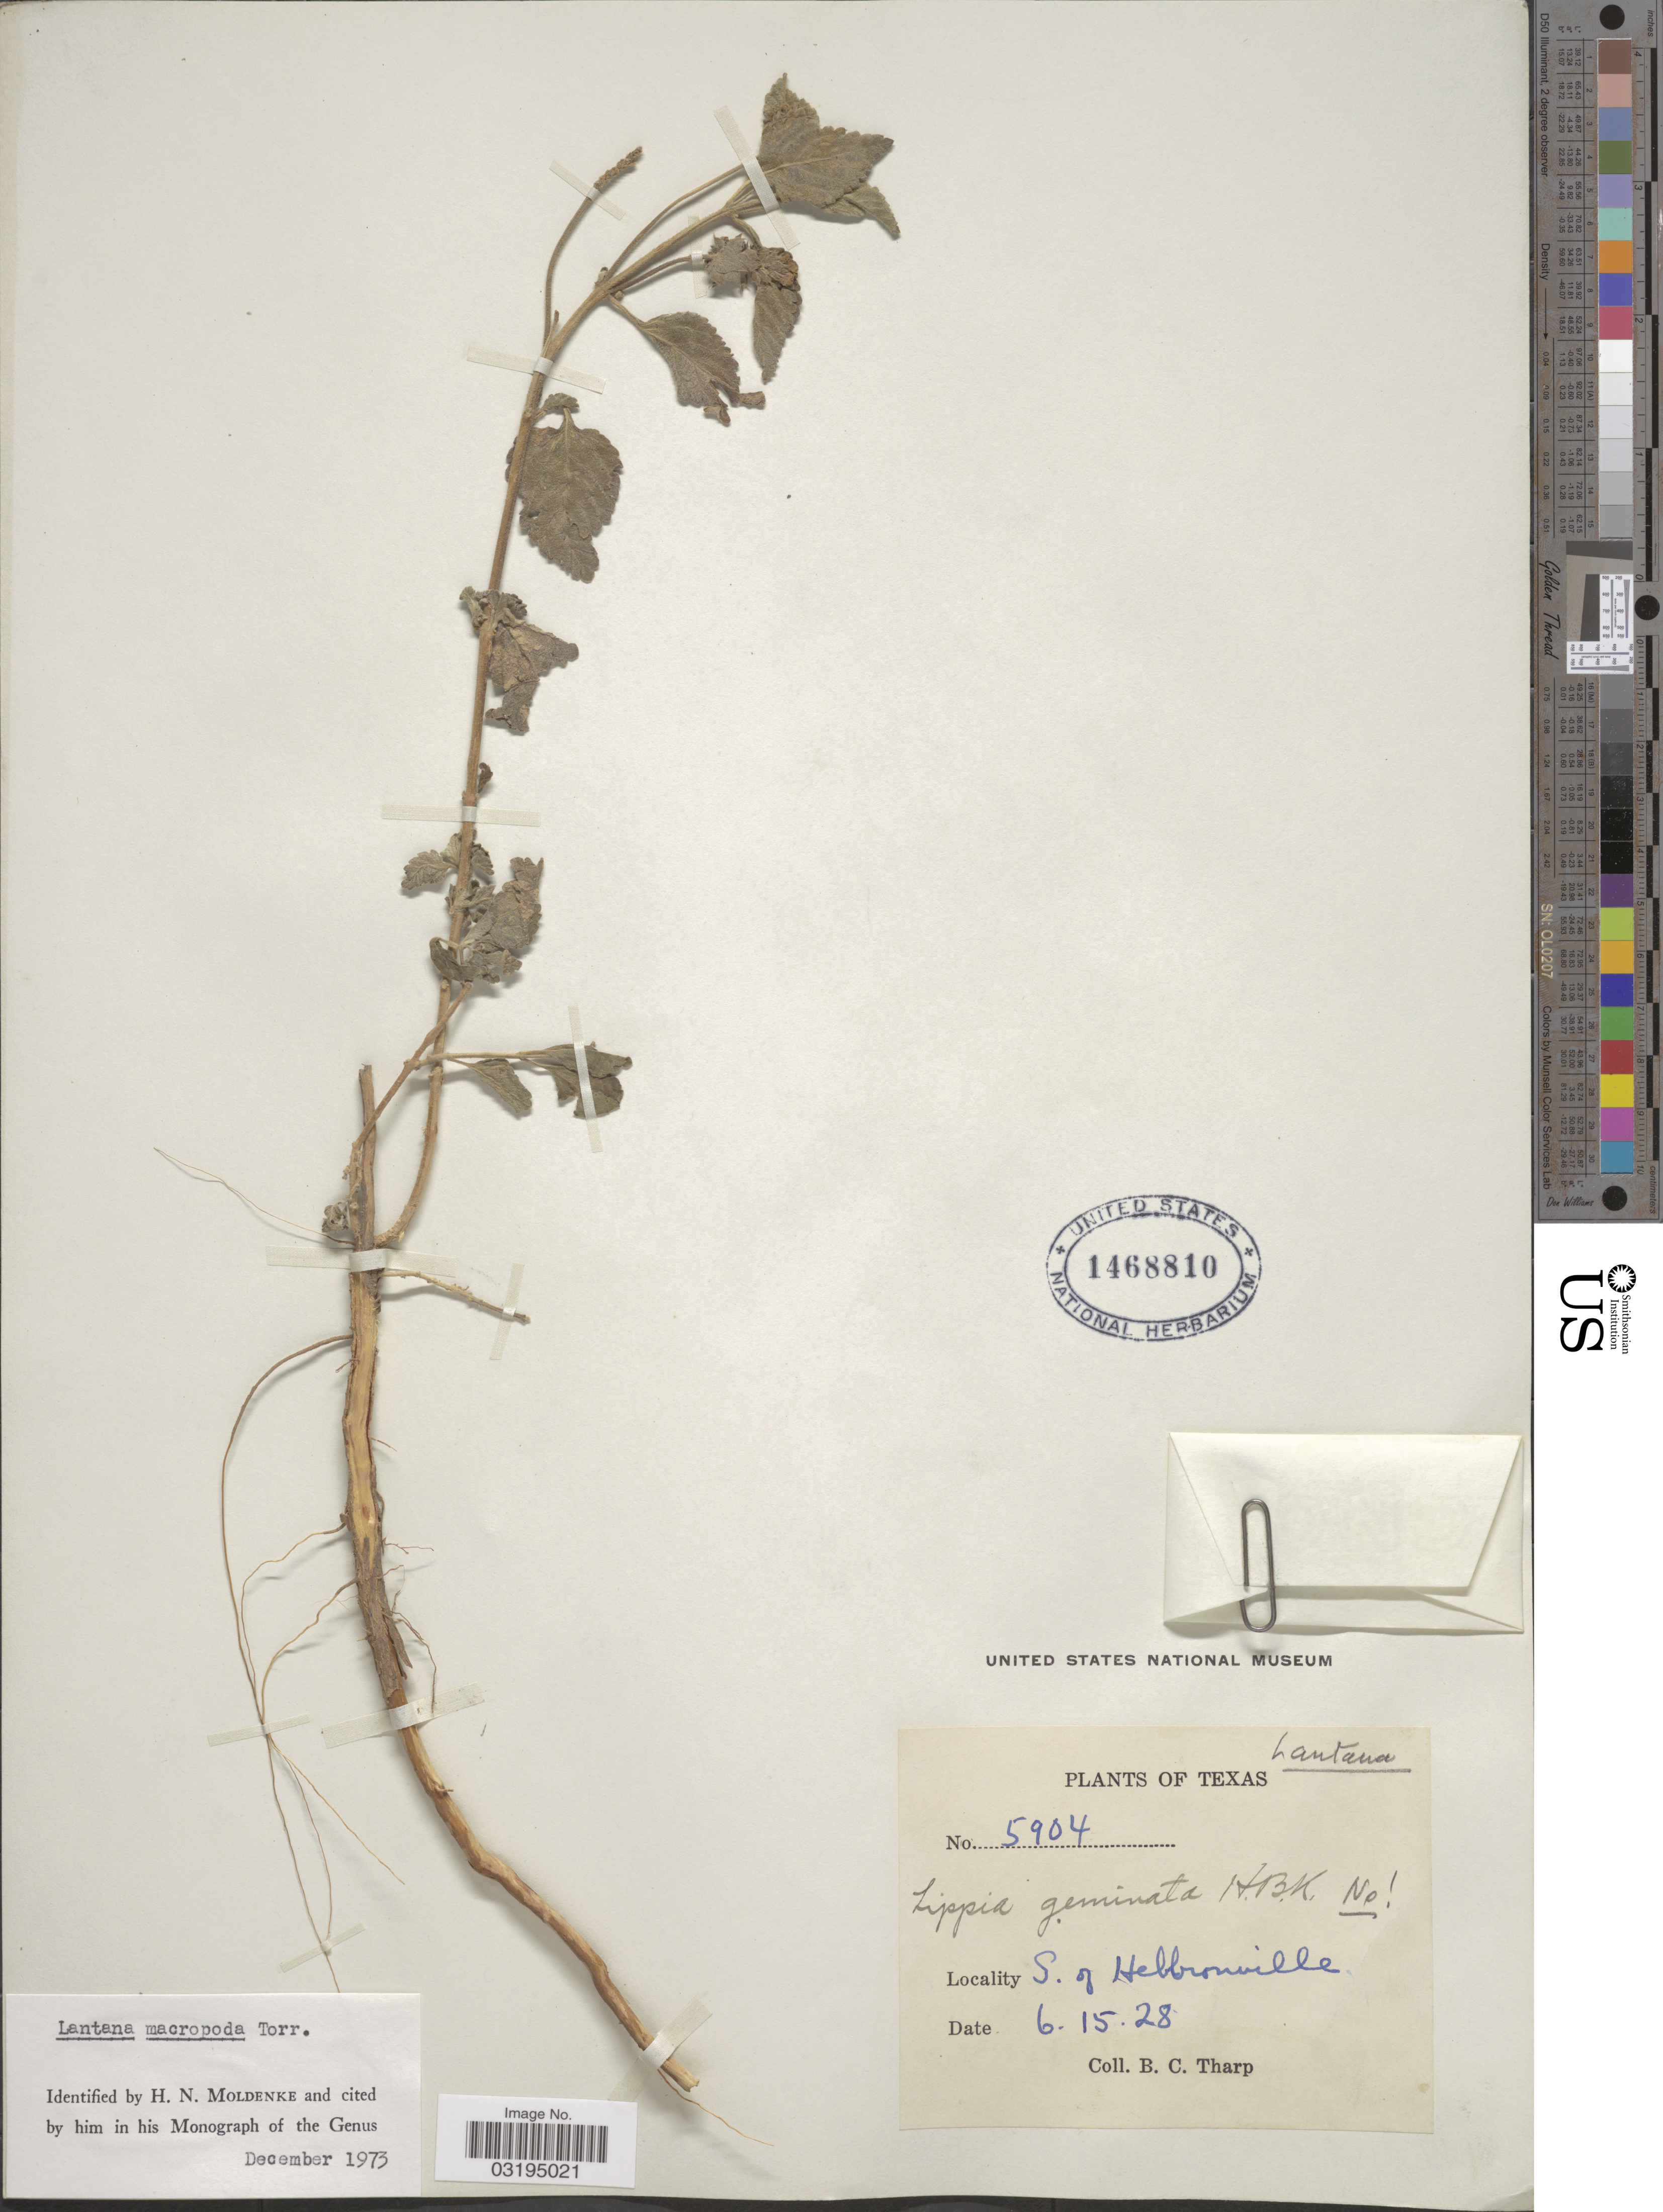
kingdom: Plantae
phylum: Tracheophyta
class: Magnoliopsida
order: Lamiales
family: Verbenaceae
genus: Lantana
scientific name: Lantana macropoda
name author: Torr.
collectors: B. C. Tharp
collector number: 5904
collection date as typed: Transcribed d/m/y: 15/6/28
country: United States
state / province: Texas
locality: S. of Hebbronville.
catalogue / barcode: US 1468810